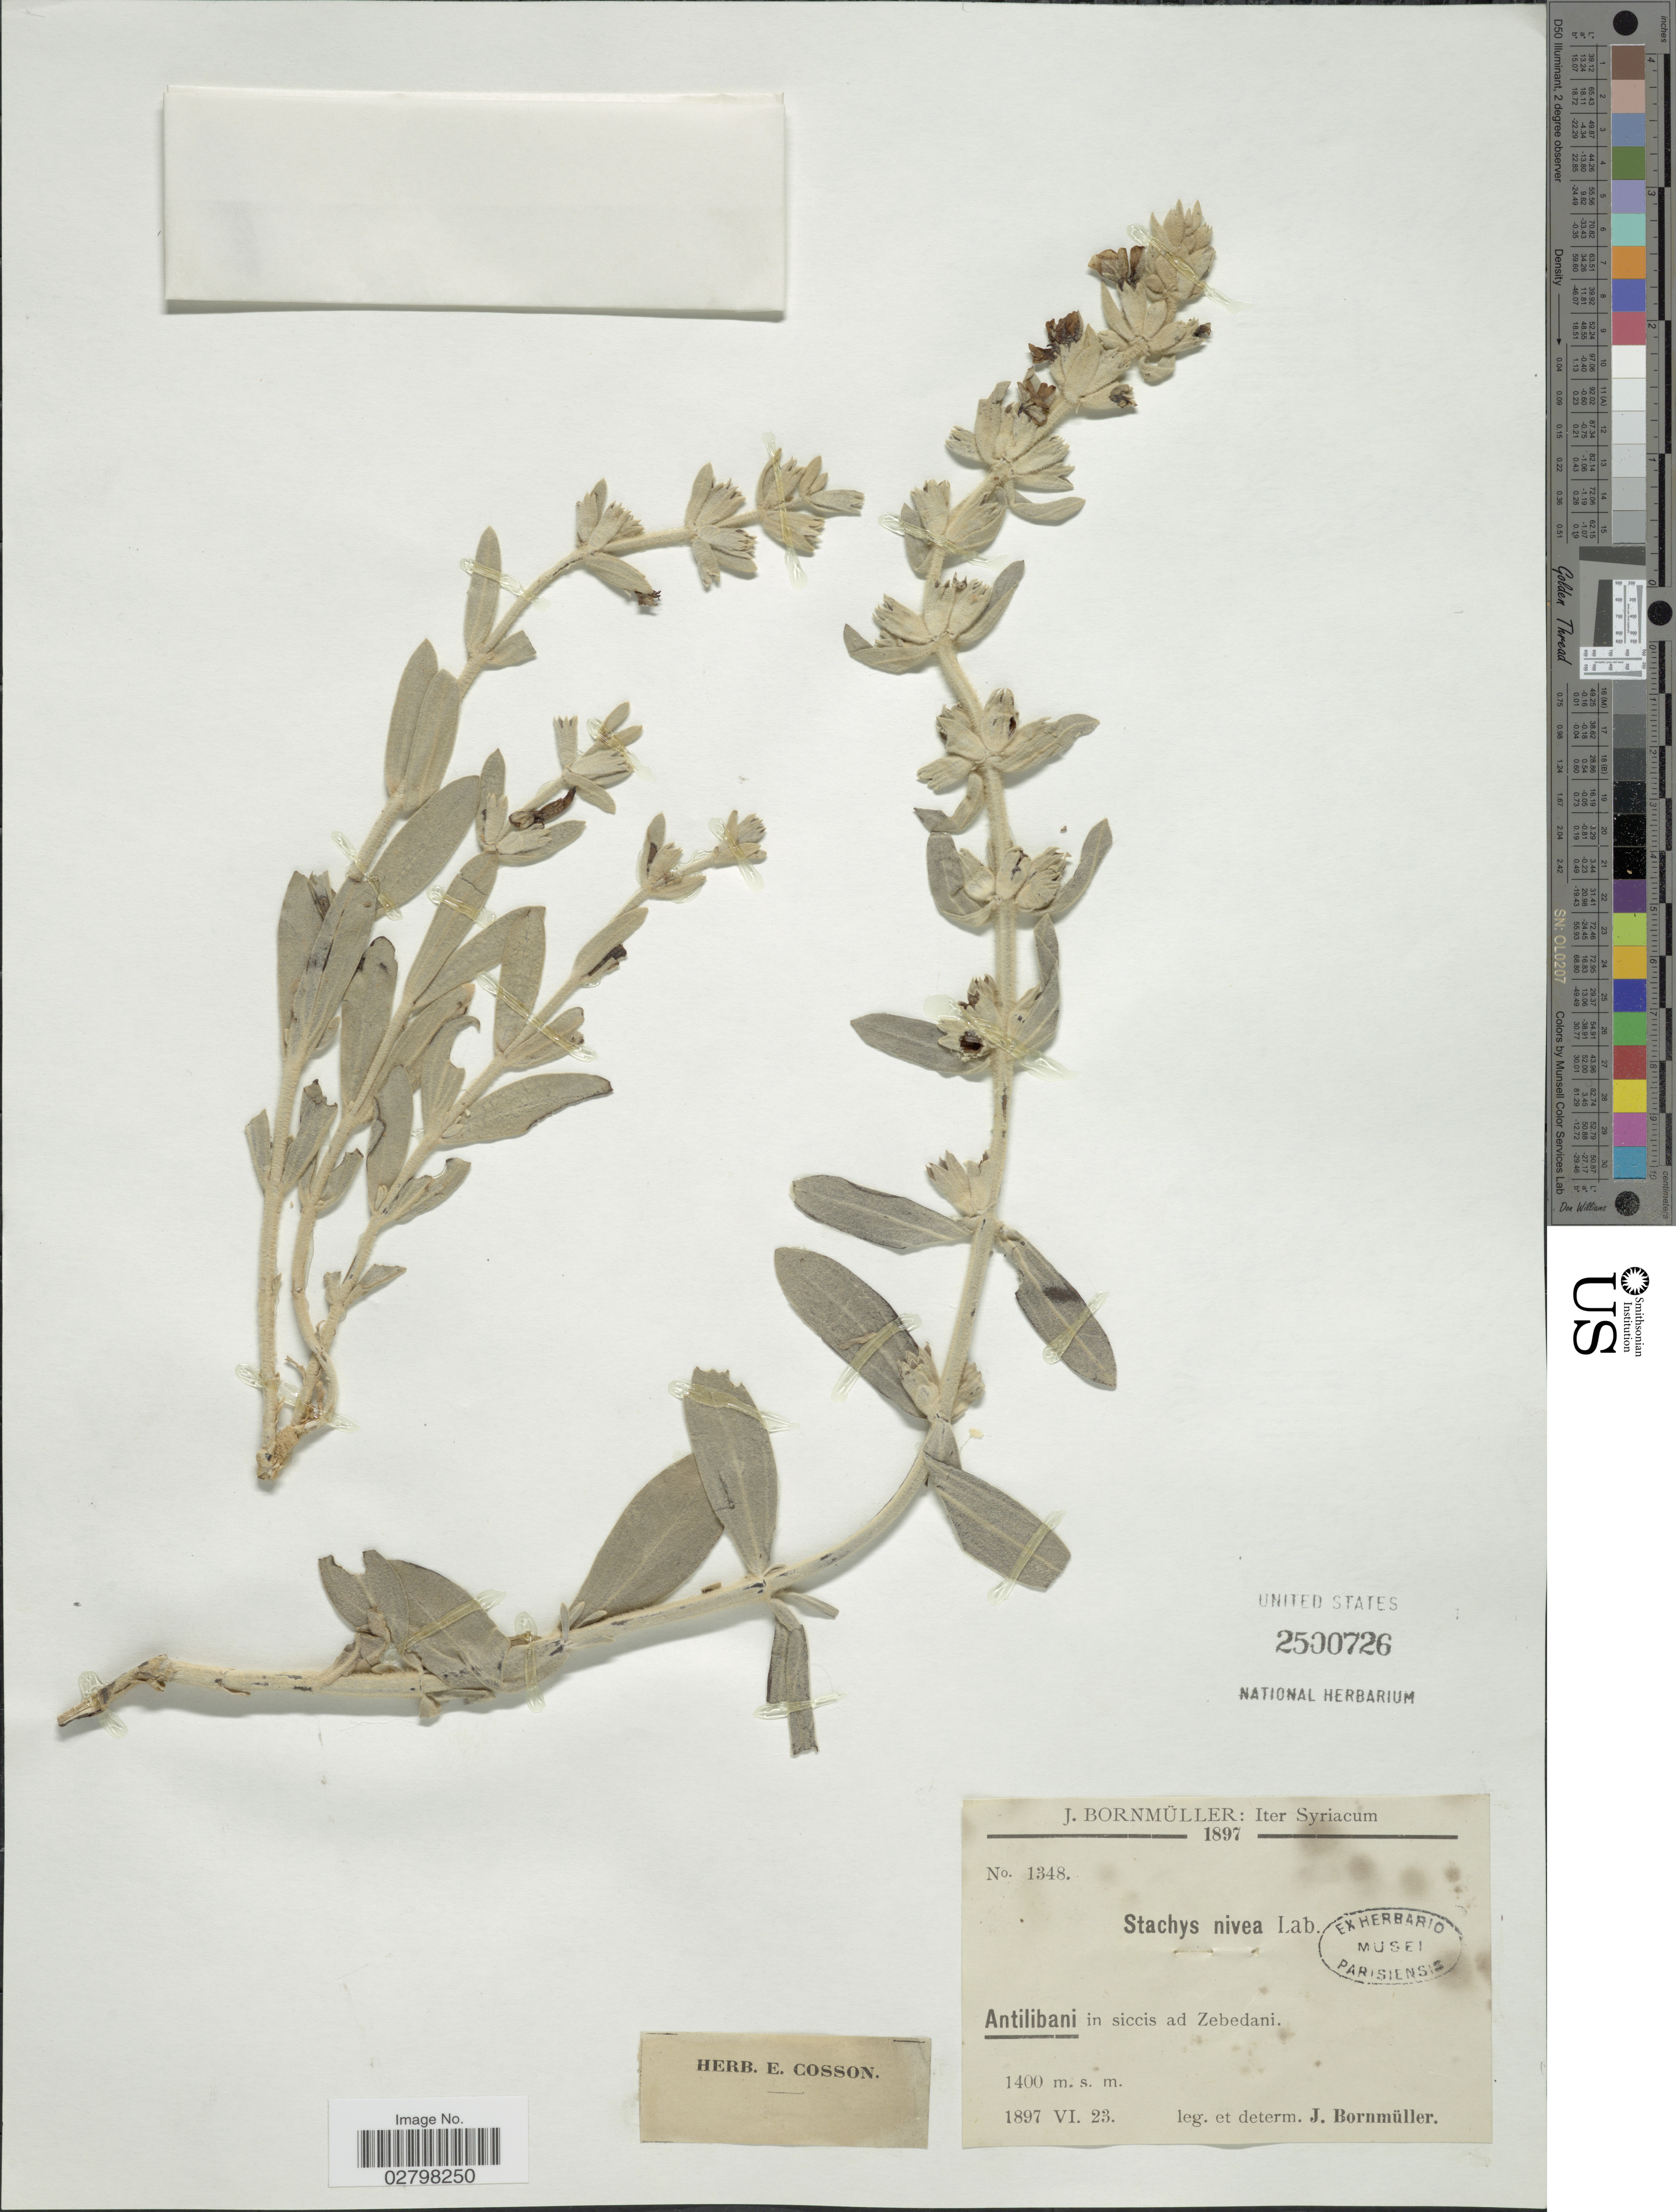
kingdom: Plantae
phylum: Tracheophyta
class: Magnoliopsida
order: Lamiales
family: Lamiaceae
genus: Stachys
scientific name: Stachys nivea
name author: Labill.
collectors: J. Bornmüller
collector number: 1348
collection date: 1897-06-23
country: Syria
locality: Iter Syriacum. Antilibani in siccis ad Zebedani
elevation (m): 1400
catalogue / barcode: US 2500726